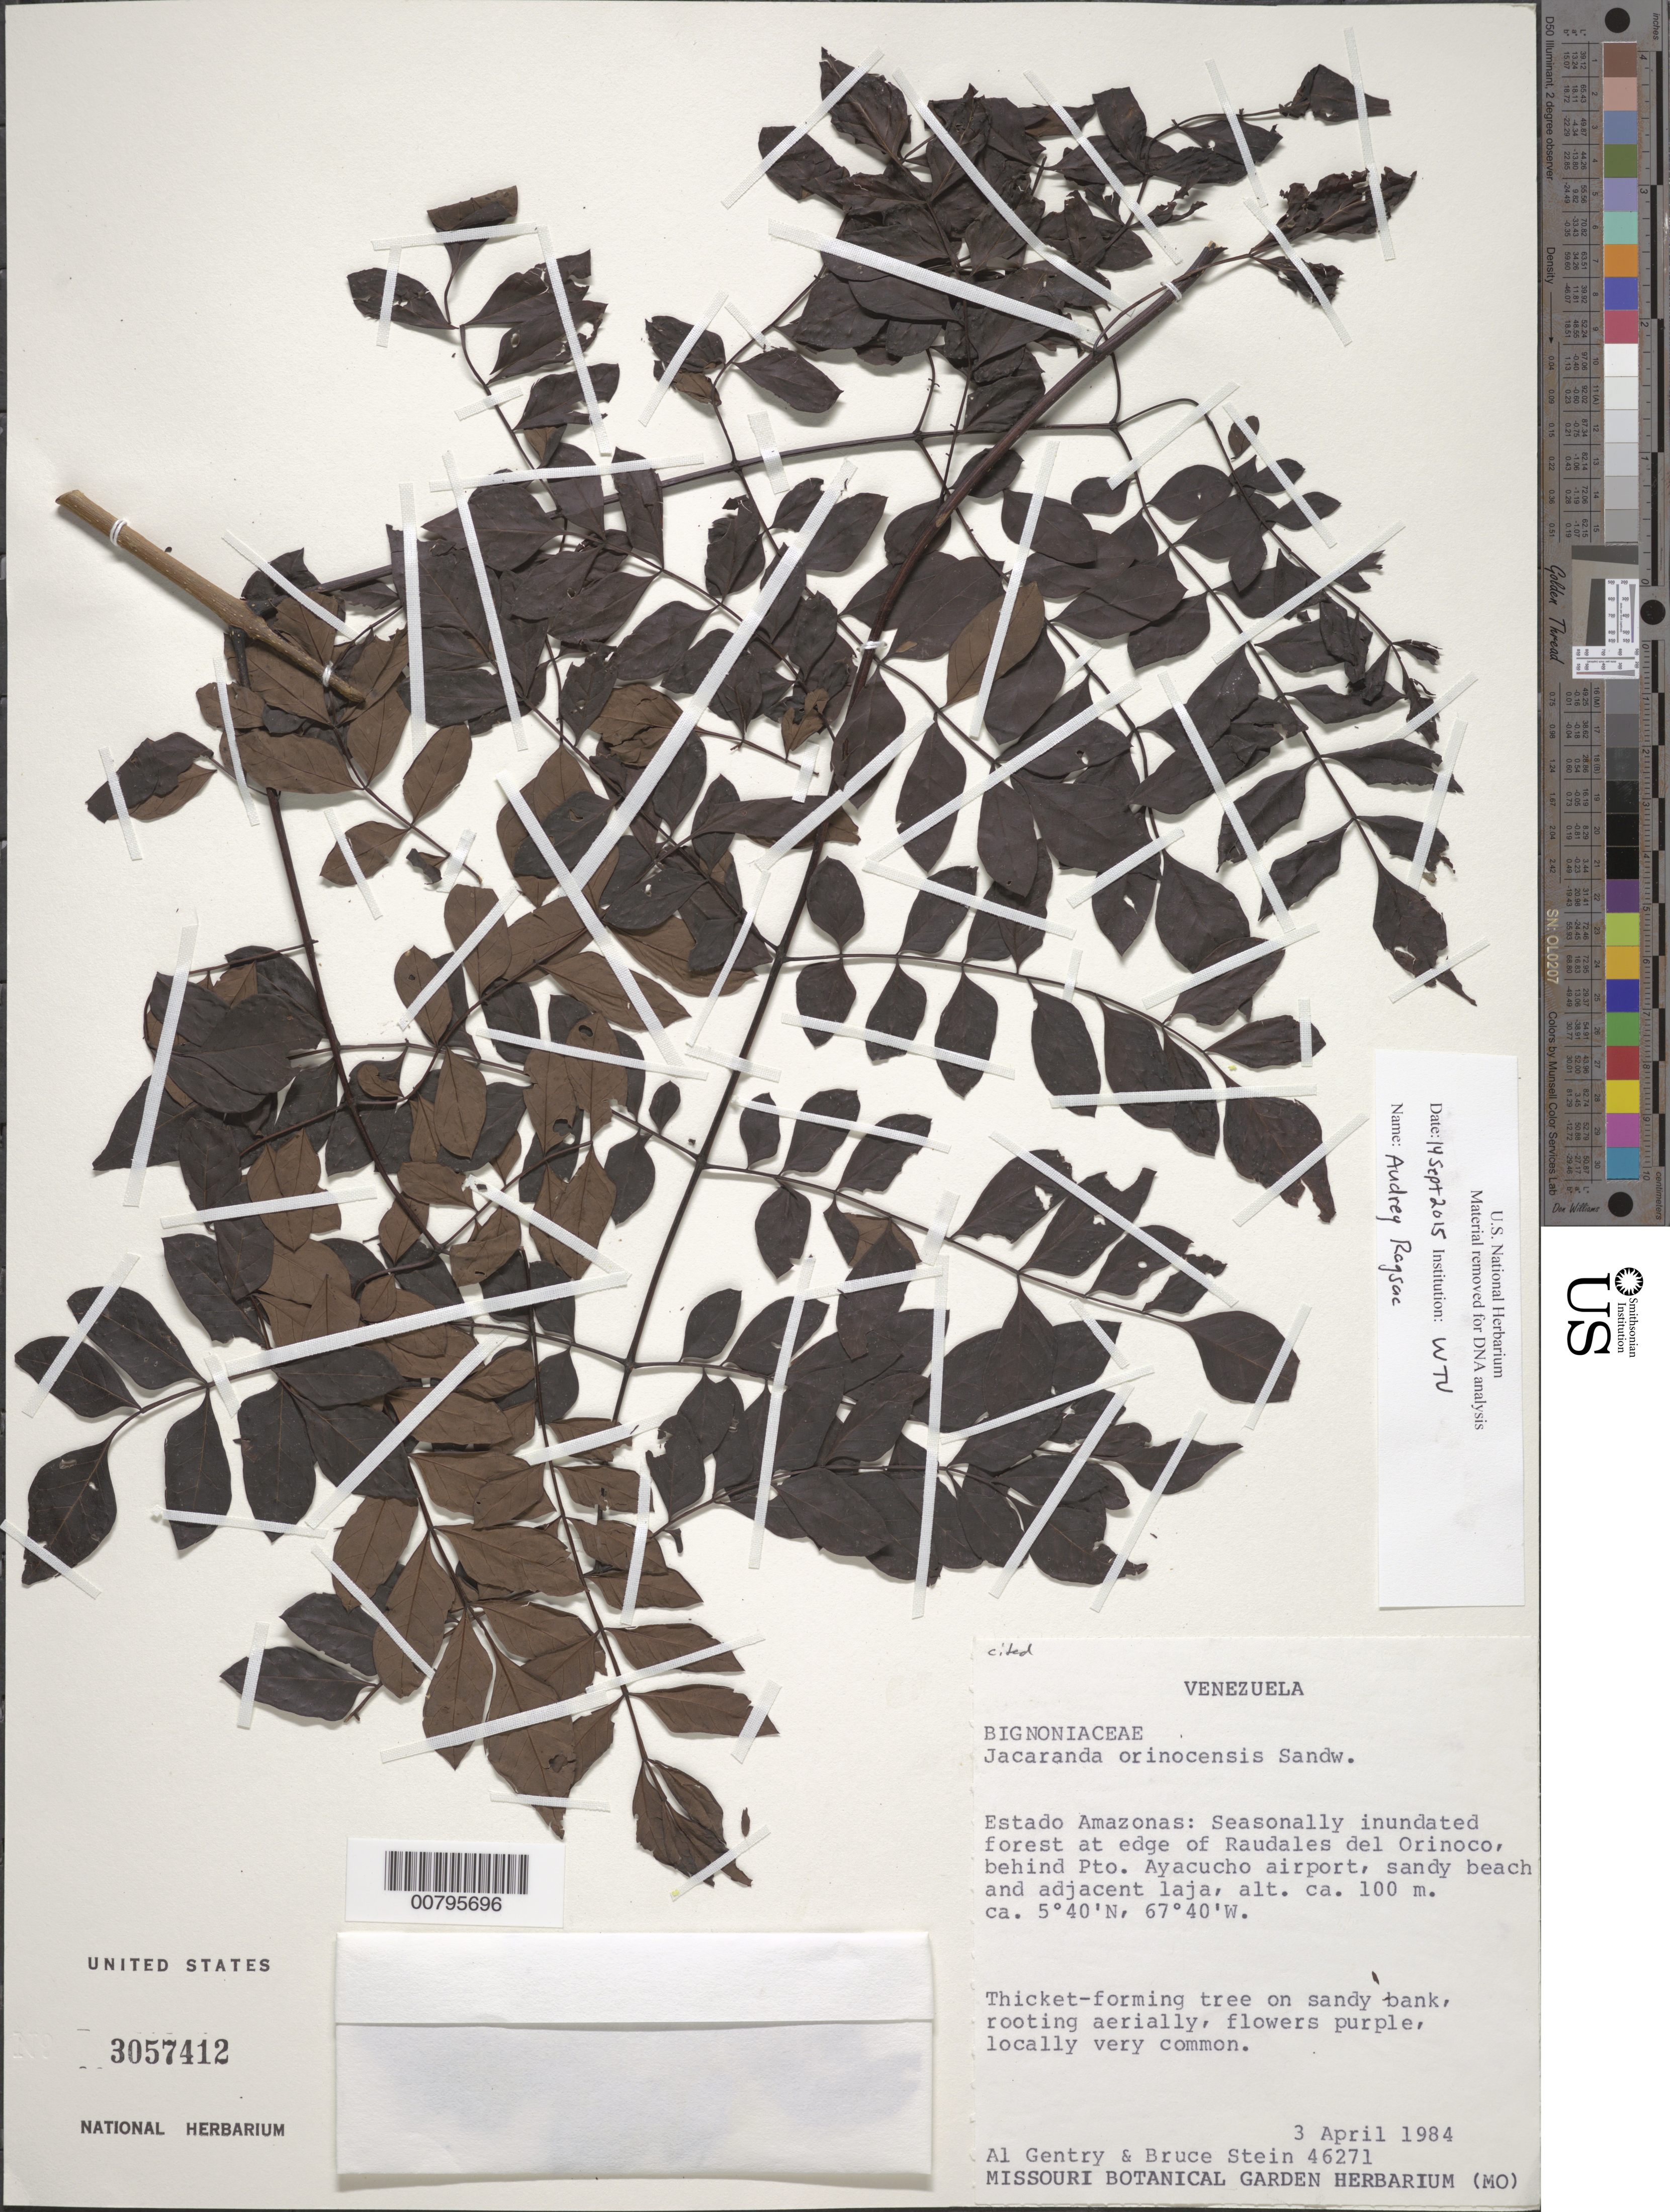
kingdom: Plantae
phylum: Tracheophyta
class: Magnoliopsida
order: Lamiales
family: Bignoniaceae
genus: Jacaranda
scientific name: Jacaranda orinocensis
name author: Sandwith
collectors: A. H. Gentry & B. Stein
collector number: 46271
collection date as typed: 3-Apr-84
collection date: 1984-04-03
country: Venezuela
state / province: Amazonas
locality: Río Orinoco, behind Puerto Ayacucho airport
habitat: Seasonally inundated forest, sandy beach and adjacent laja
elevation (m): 100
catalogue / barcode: US 3057412